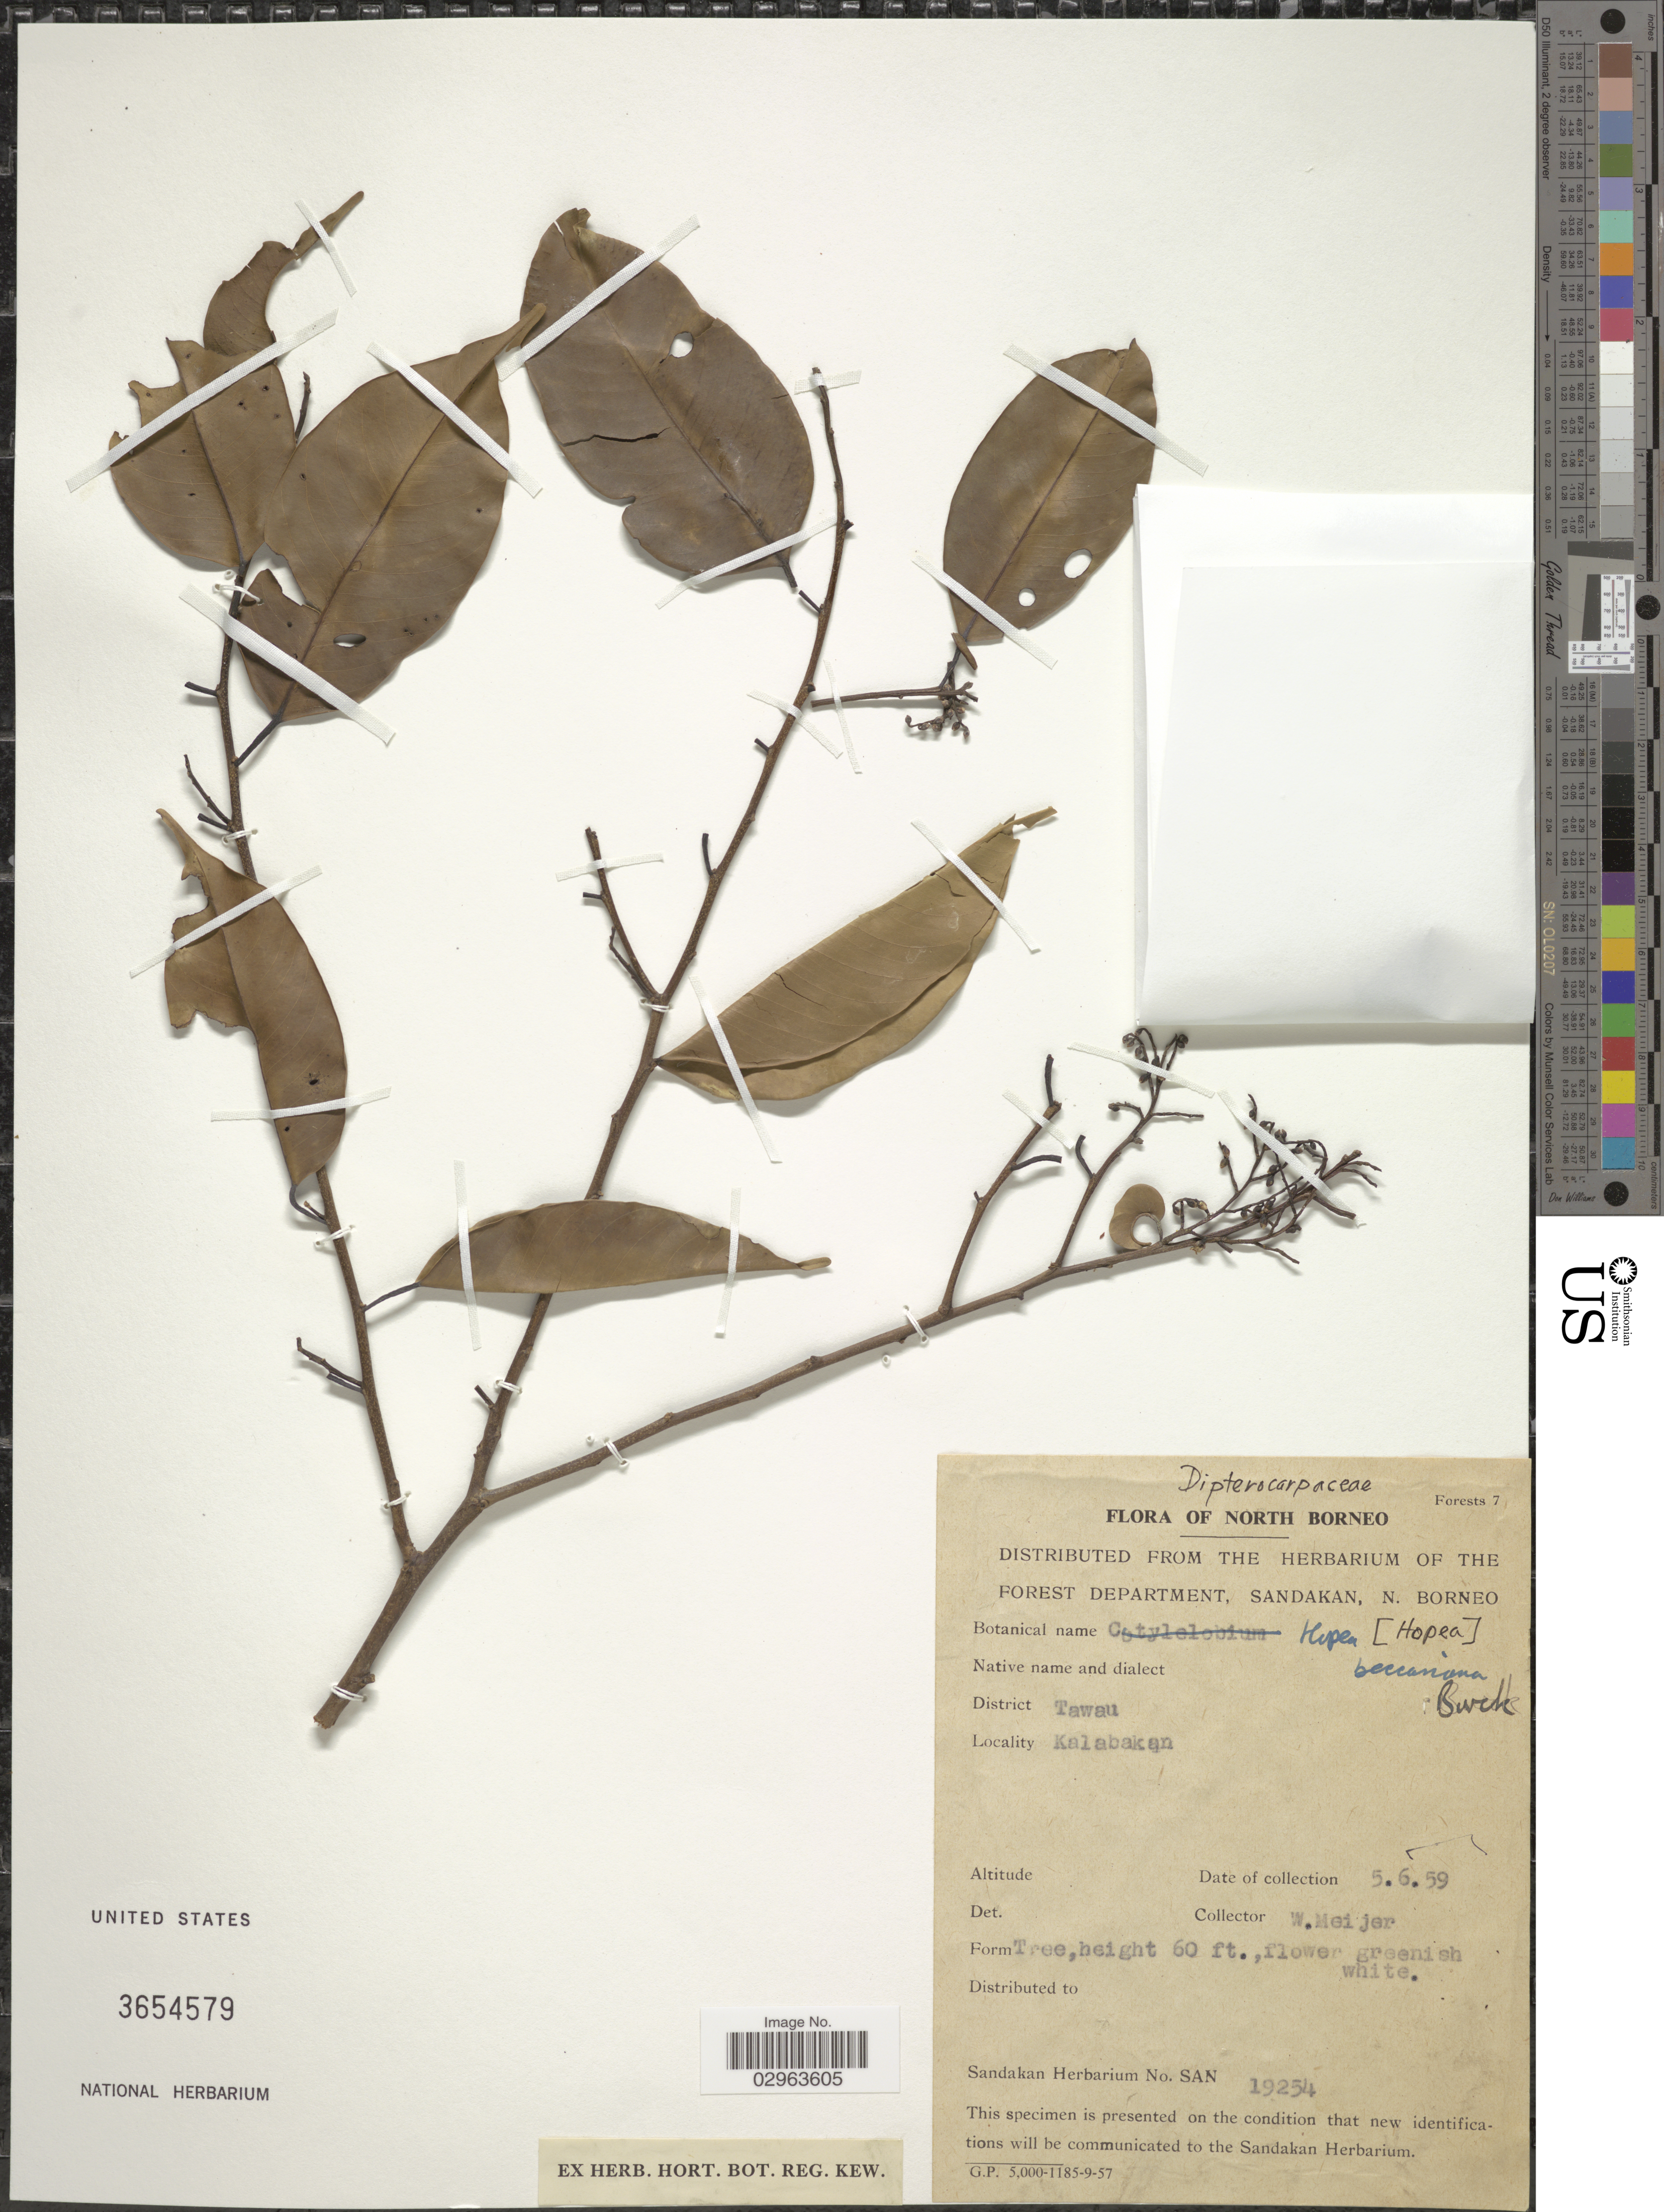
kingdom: Plantae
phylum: Tracheophyta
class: Magnoliopsida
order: Malvales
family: Dipterocarpaceae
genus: Hopea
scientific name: Hopea beccariana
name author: Burck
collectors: W. Meijer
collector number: SAN 19254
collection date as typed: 5/6/59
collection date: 1959-06-05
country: Malaysia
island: Borneo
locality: North Borneo. District Tawao. Kalabakan.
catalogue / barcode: US 3654579